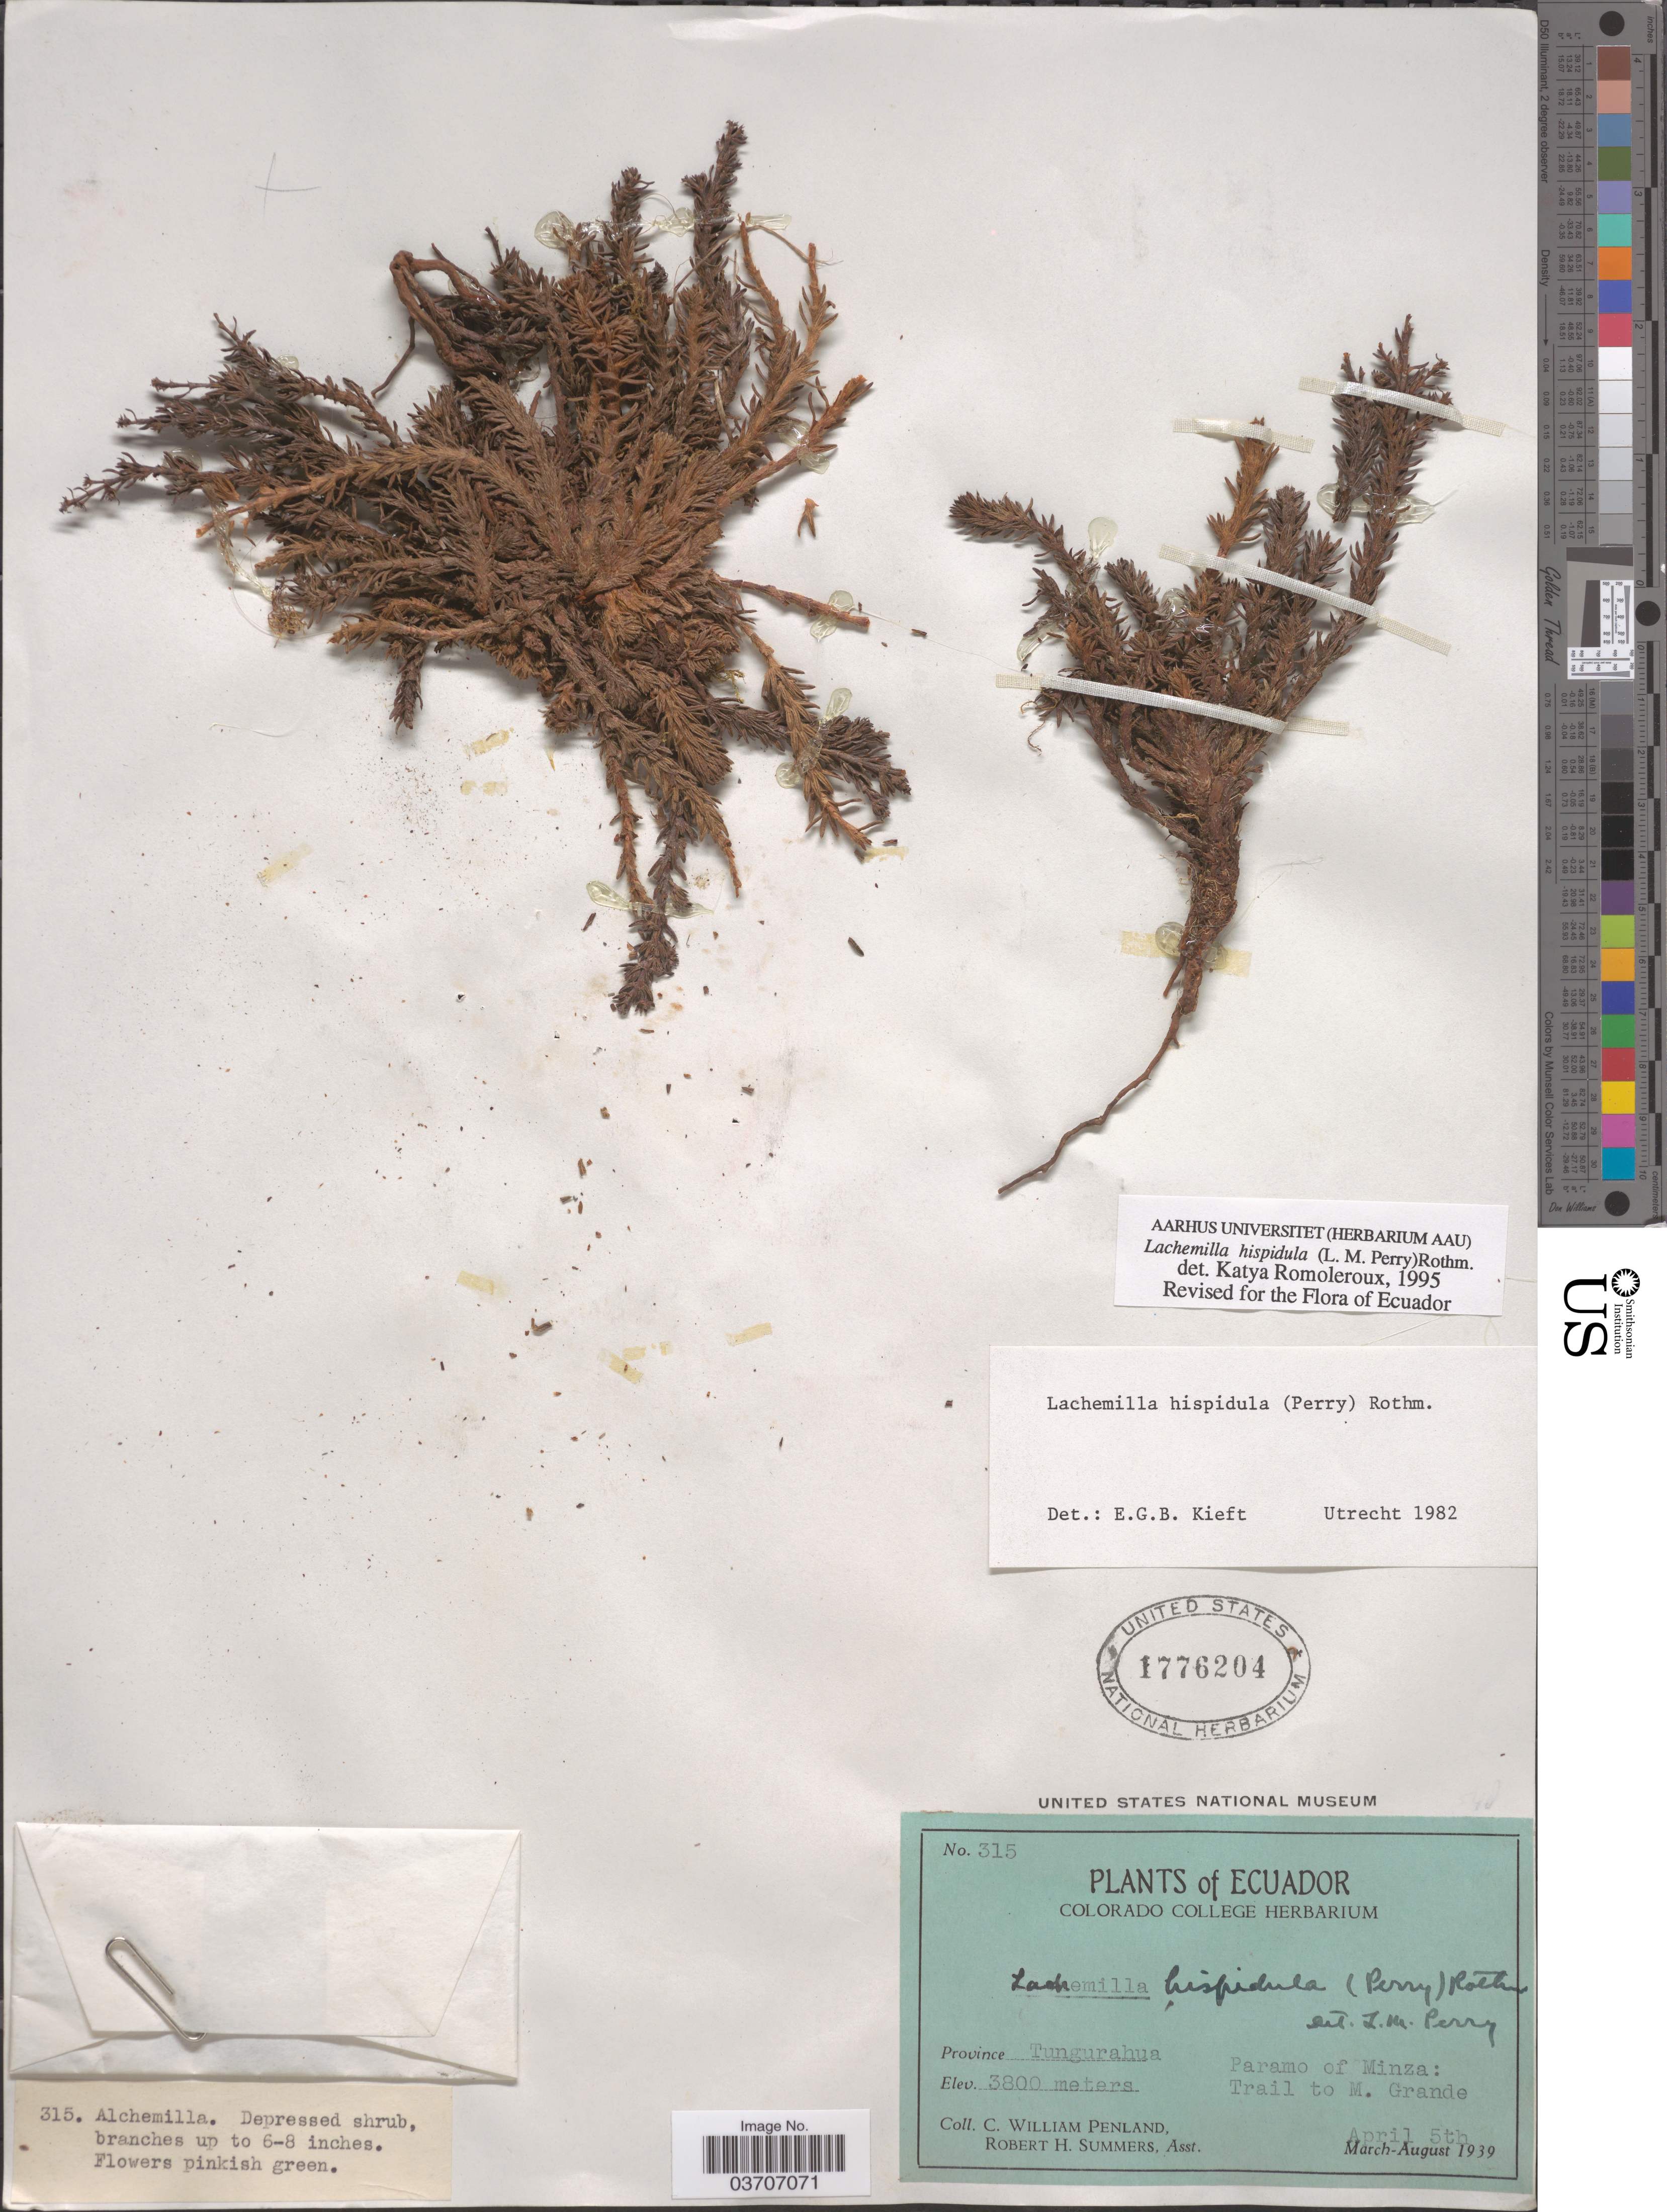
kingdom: Plantae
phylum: Tracheophyta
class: Magnoliopsida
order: Rosales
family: Rosaceae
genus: Lachemilla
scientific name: Lachemilla hispidula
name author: (L.M. Perry) Rothm.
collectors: C. W. Penland & R. Summers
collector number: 315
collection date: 1939-04-05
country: Ecuador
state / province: Tungurahua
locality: Paramo of Minza: Trail to M. Grande.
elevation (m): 3800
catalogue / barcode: US 1776204